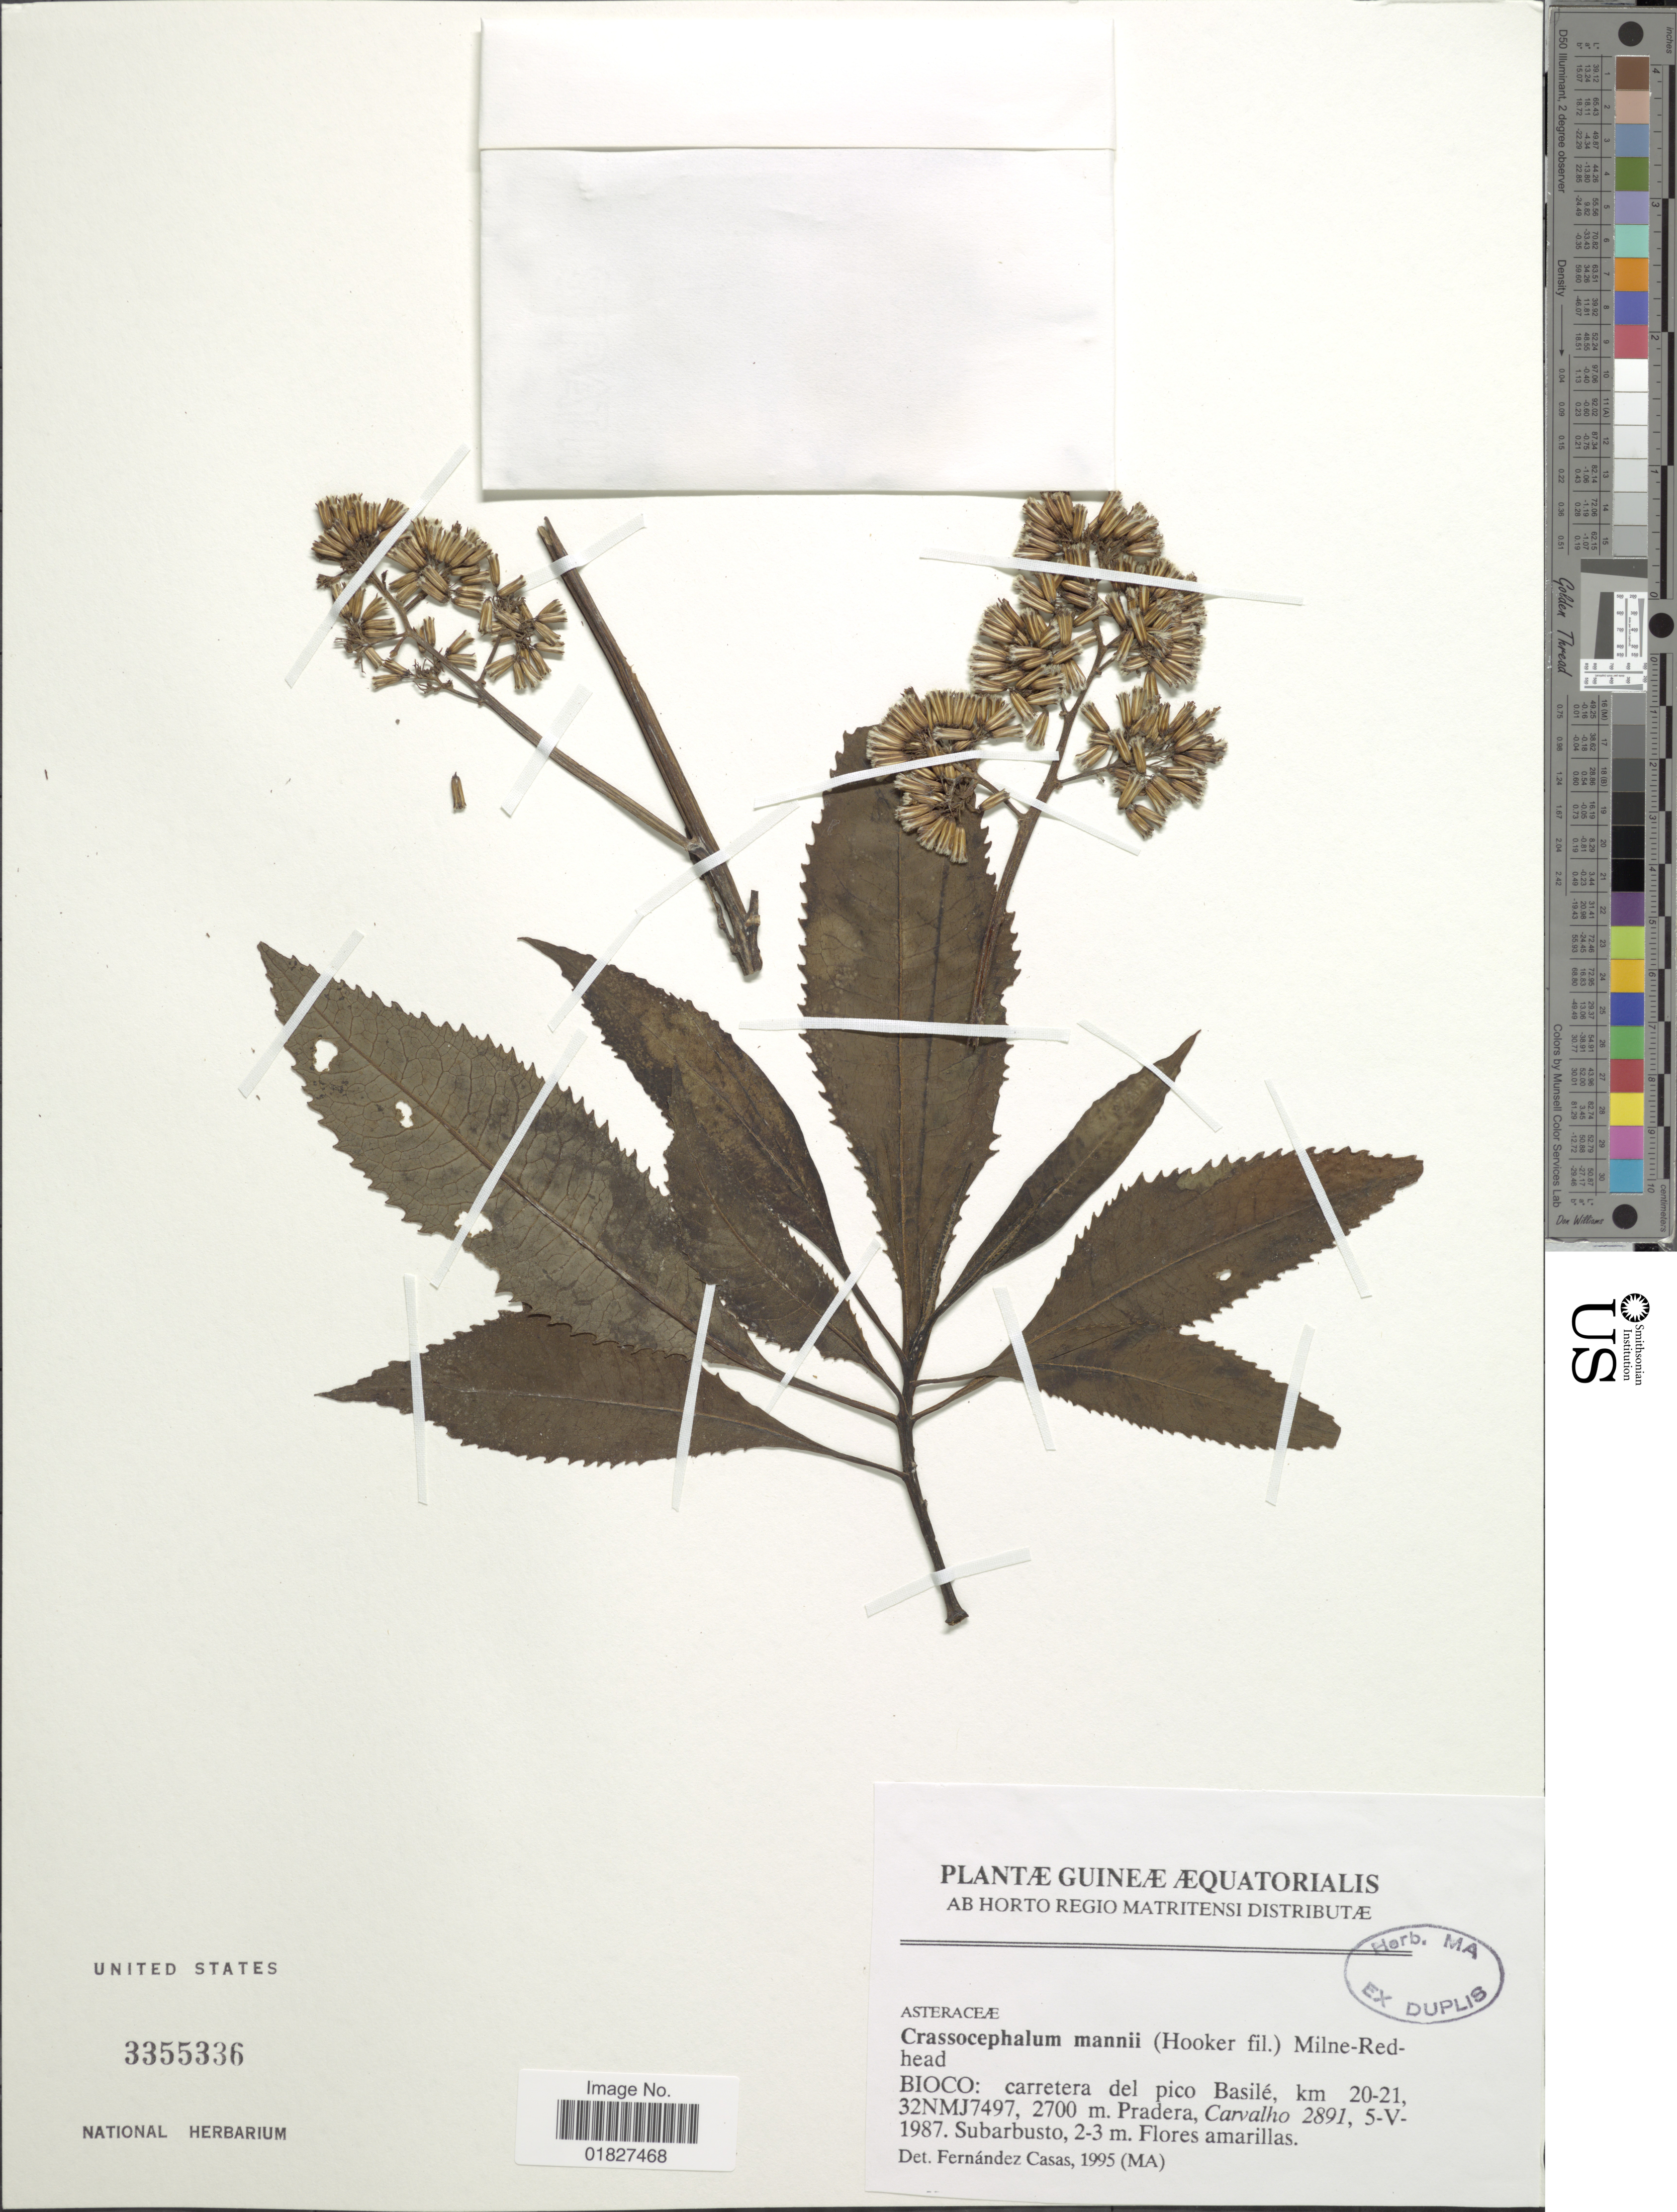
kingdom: Plantae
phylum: Tracheophyta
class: Magnoliopsida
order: Asterales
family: Asteraceae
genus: Crassocephalum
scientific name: Crassocephalum mannii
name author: (Hook. f.) Milne-Redh.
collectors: P. Carvalho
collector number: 2891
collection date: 1987-05-05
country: Equatorial Guinea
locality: Guineae Aequatorialis, Bioco, carretera del pico Basile, km 20-21, 32NMJ7497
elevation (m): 2700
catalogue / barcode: US 3355336